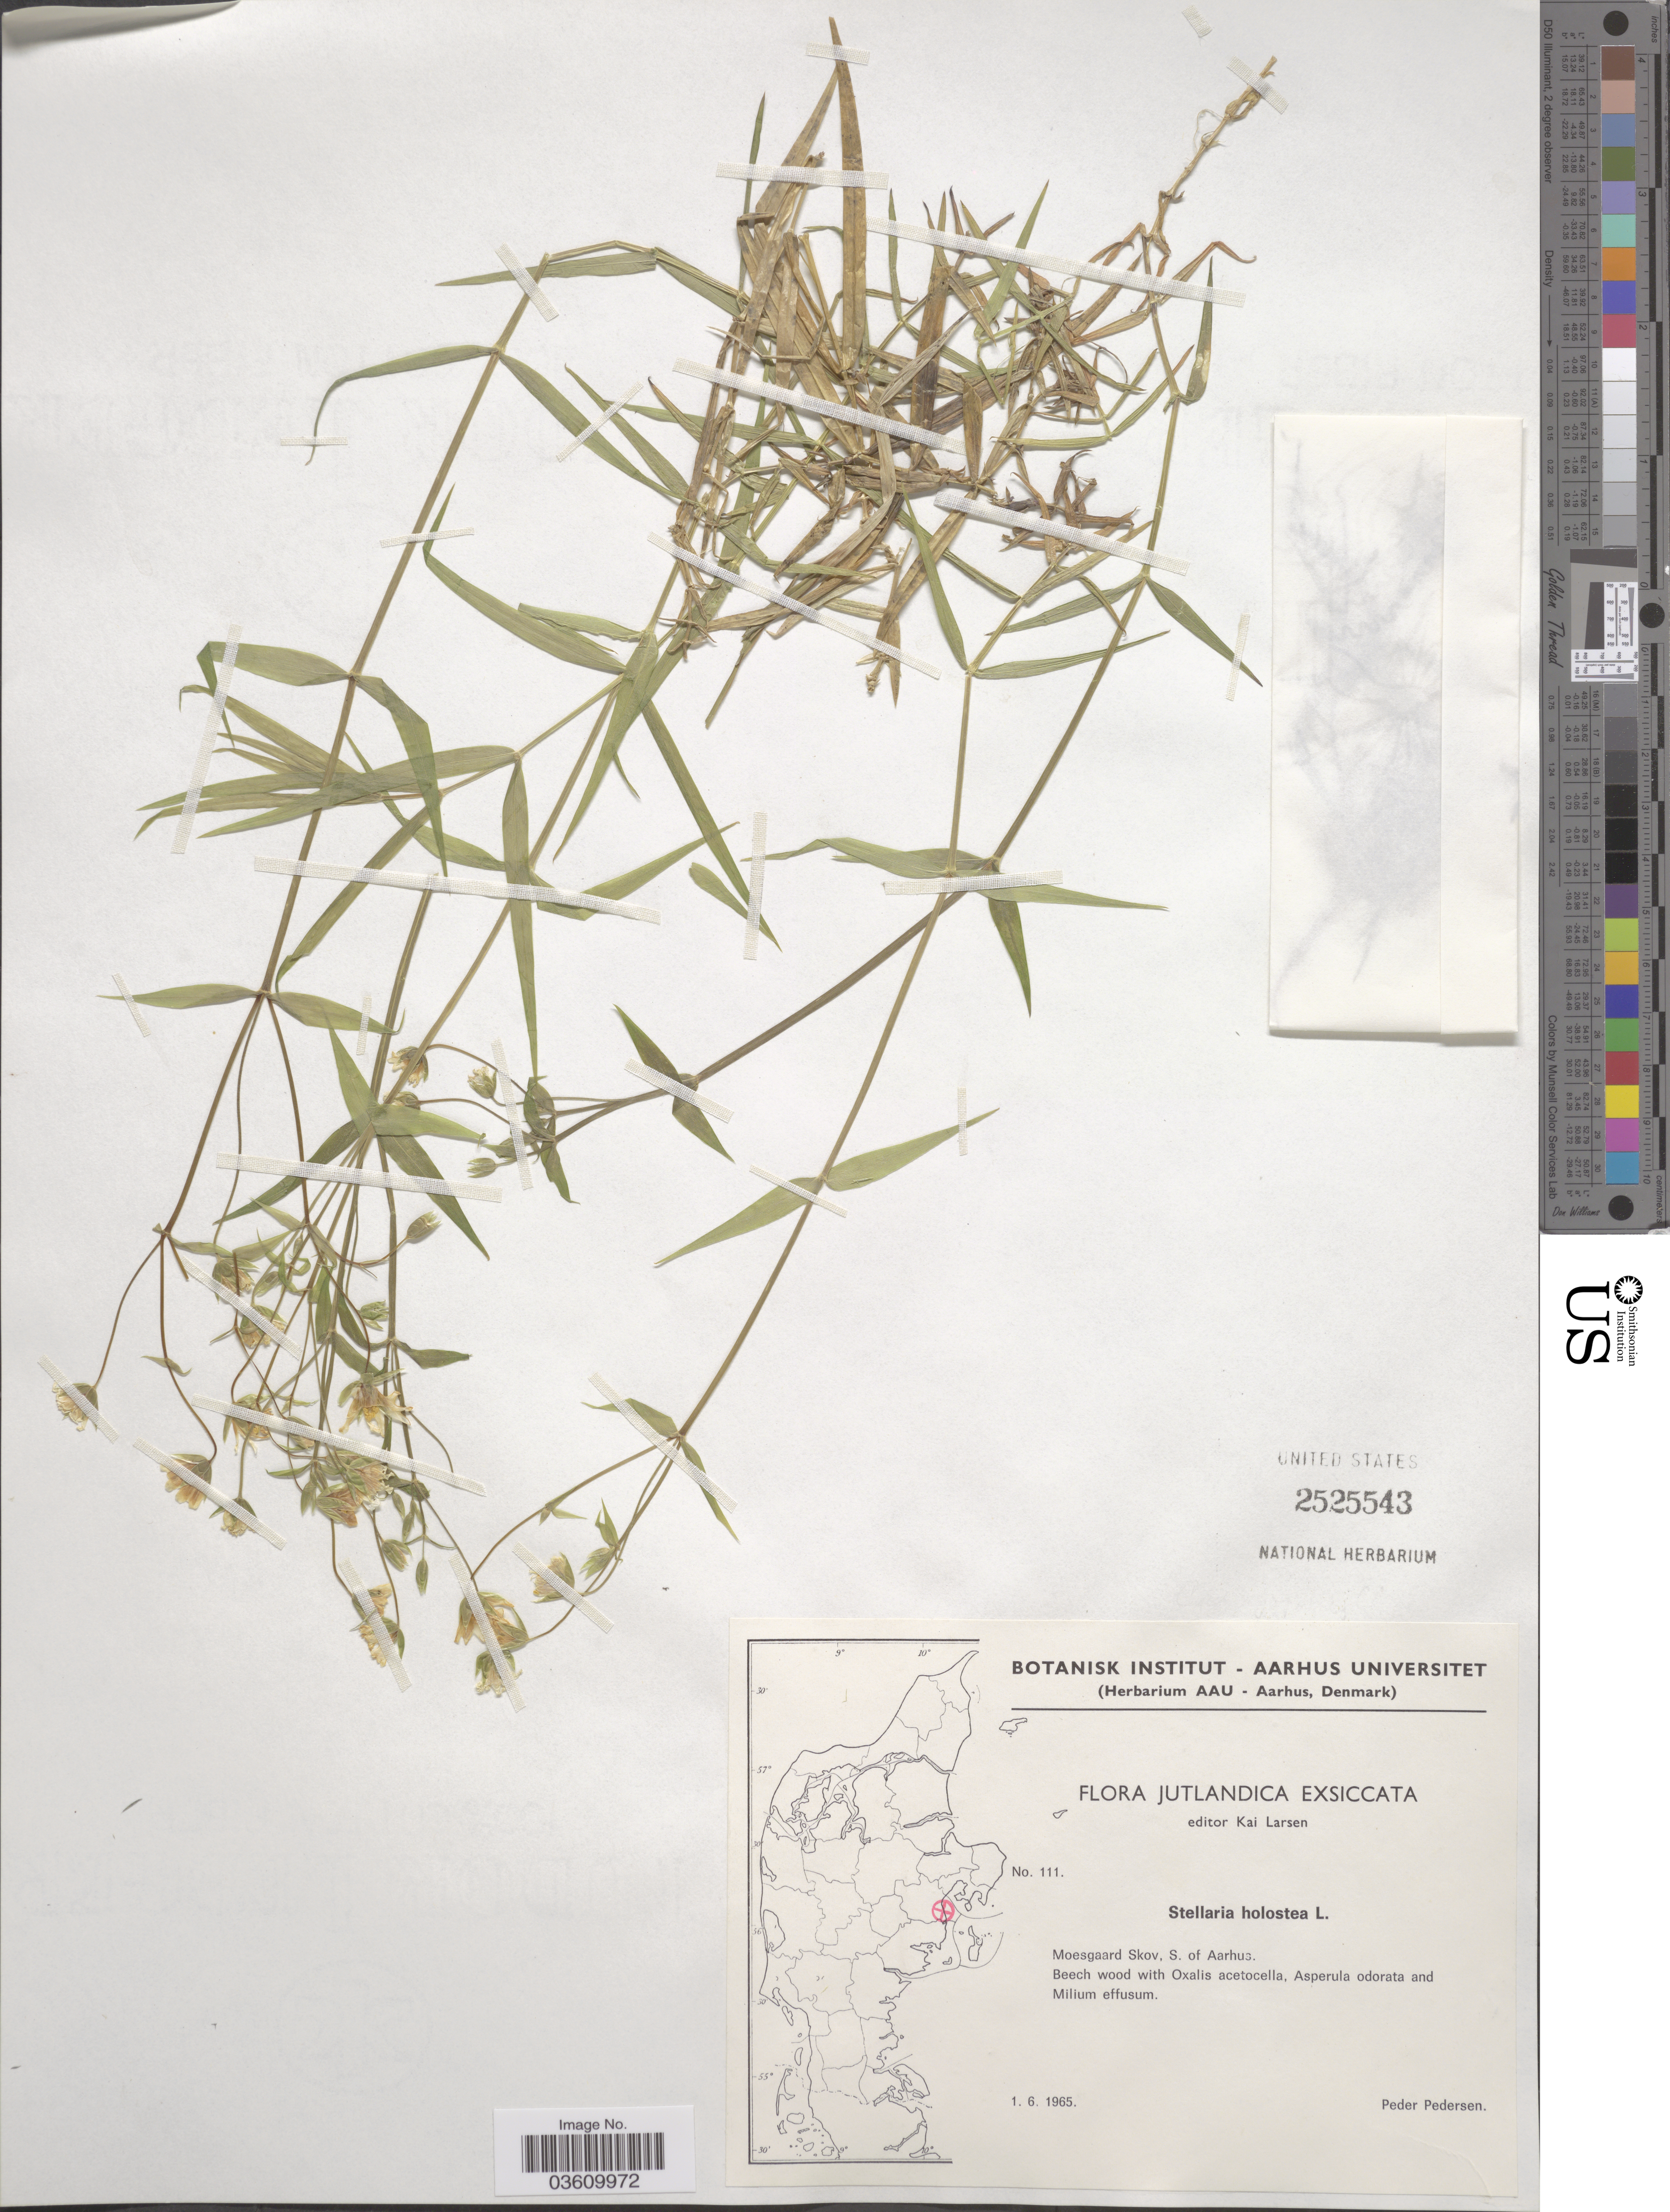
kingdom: Plantae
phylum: Tracheophyta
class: Magnoliopsida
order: Caryophyllales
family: Caryophyllaceae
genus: Rabelera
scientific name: Rabelera holostea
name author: (L.) M.T. Sharples & E.A. Tripp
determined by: U.S. National Herbarium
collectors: P. Pedersen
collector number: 111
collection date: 1965-06-01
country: Denmark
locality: Jutlandica. Moesgaard Skov, S. of Aarhus.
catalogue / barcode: US 2525543